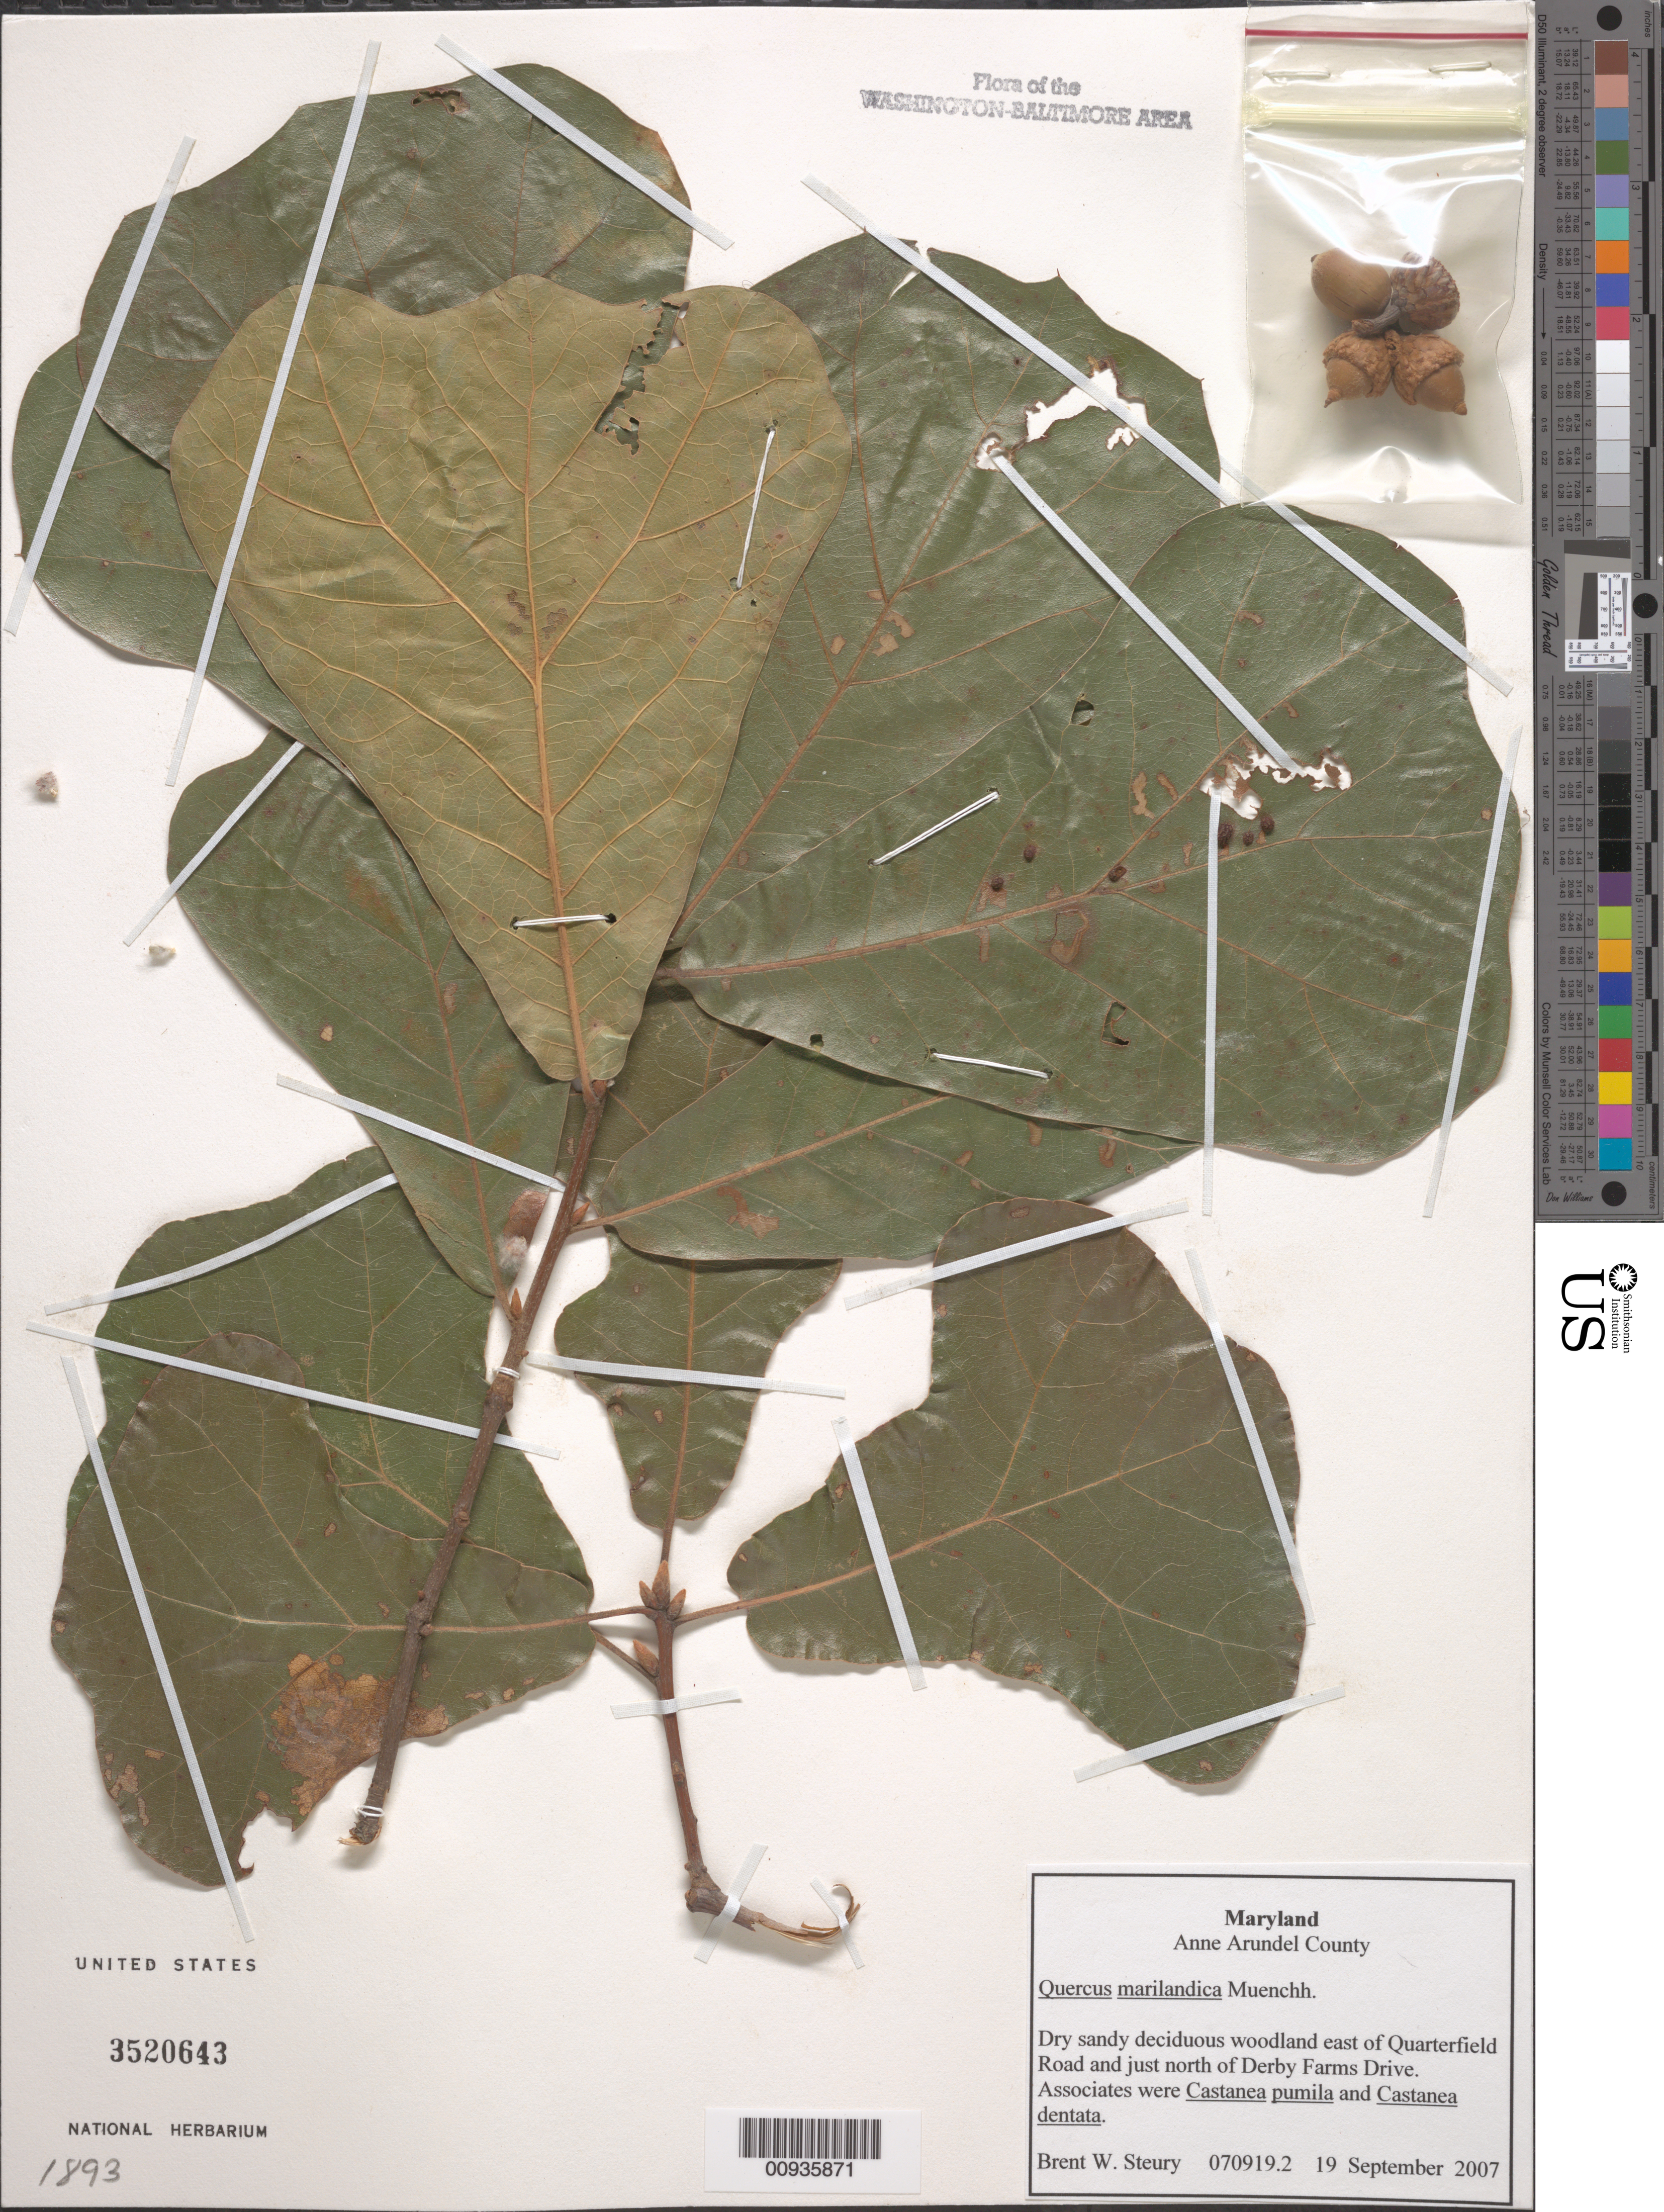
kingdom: Plantae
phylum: Tracheophyta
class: Magnoliopsida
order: Fagales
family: Fagaceae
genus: Quercus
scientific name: Quercus marilandica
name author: (L.) Münchh.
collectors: B. Steury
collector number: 070919.2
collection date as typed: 19 September 2007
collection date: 2007-09-19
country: United States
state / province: Maryland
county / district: Anne Arundel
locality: East of Quarterfield Road and north of Derby Farms Drive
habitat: dry, sandy deciduous woodland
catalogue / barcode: US 3520643